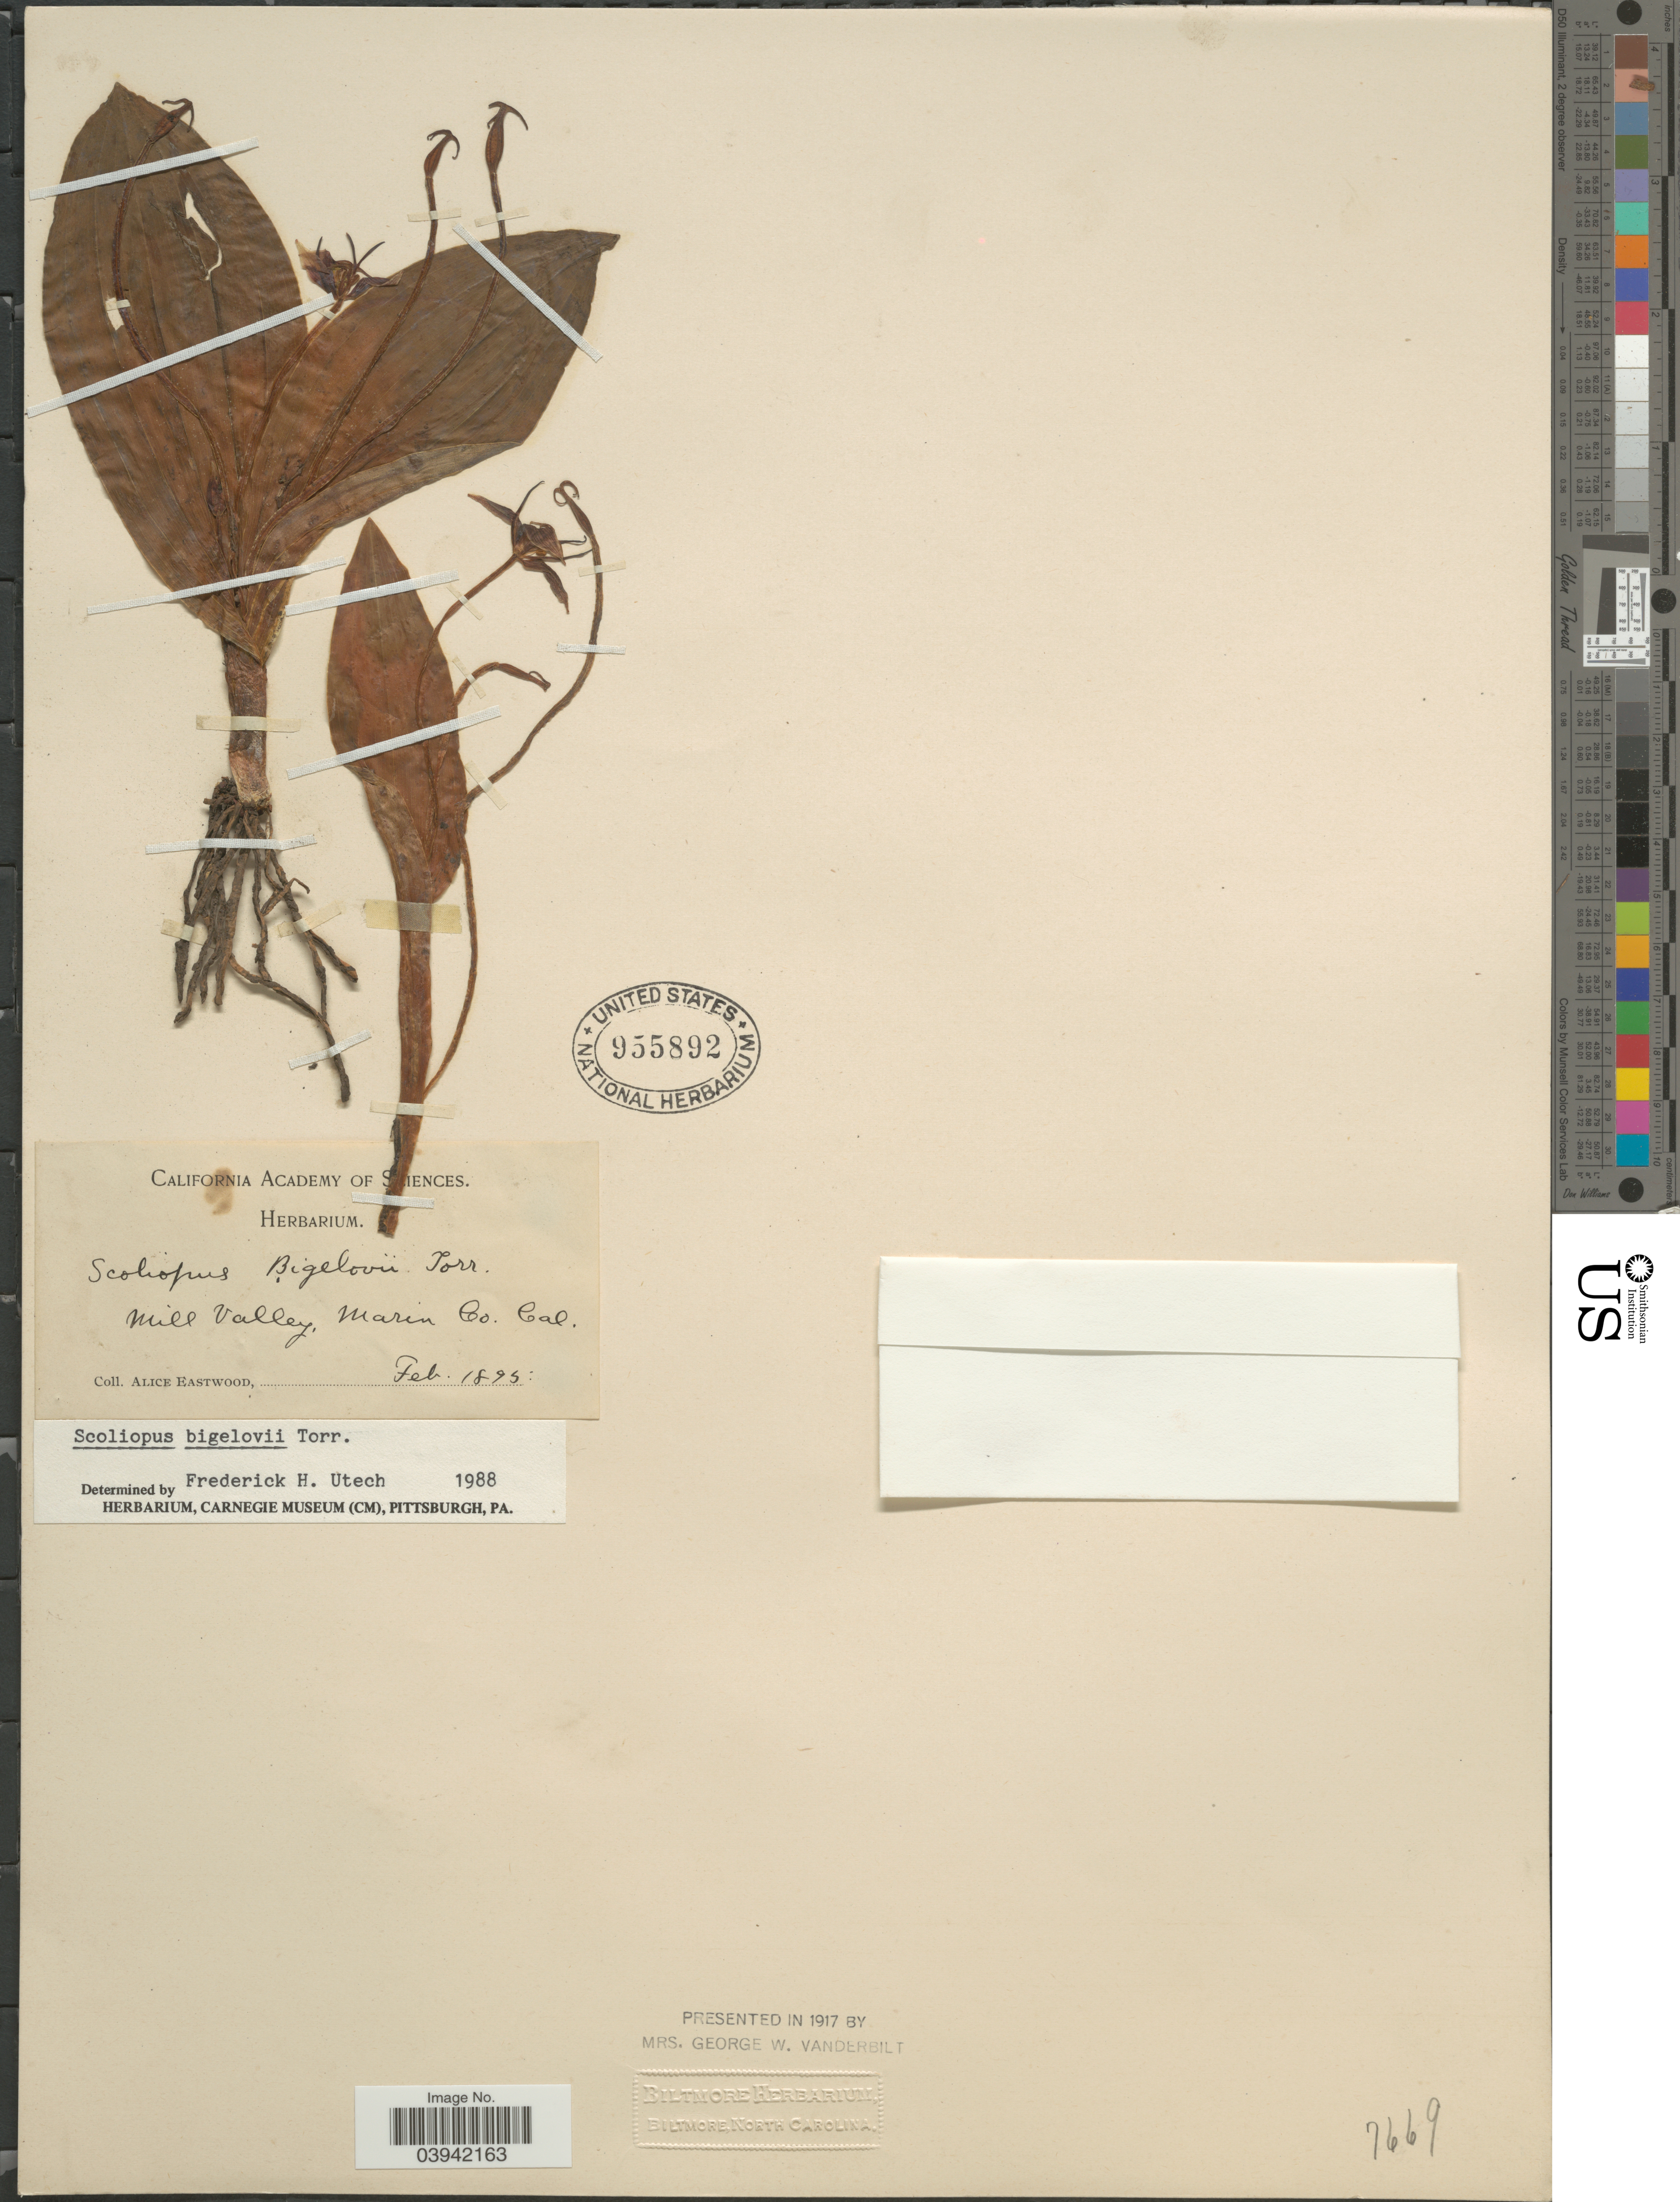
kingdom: Plantae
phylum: Tracheophyta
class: Liliopsida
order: Liliales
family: Liliaceae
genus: Scoliopus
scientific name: Scoliopus bigelovii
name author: Torr.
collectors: A. Eastwood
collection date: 1895-02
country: United States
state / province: California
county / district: Marin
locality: Mill Valley, Marin Co.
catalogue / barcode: US 955892